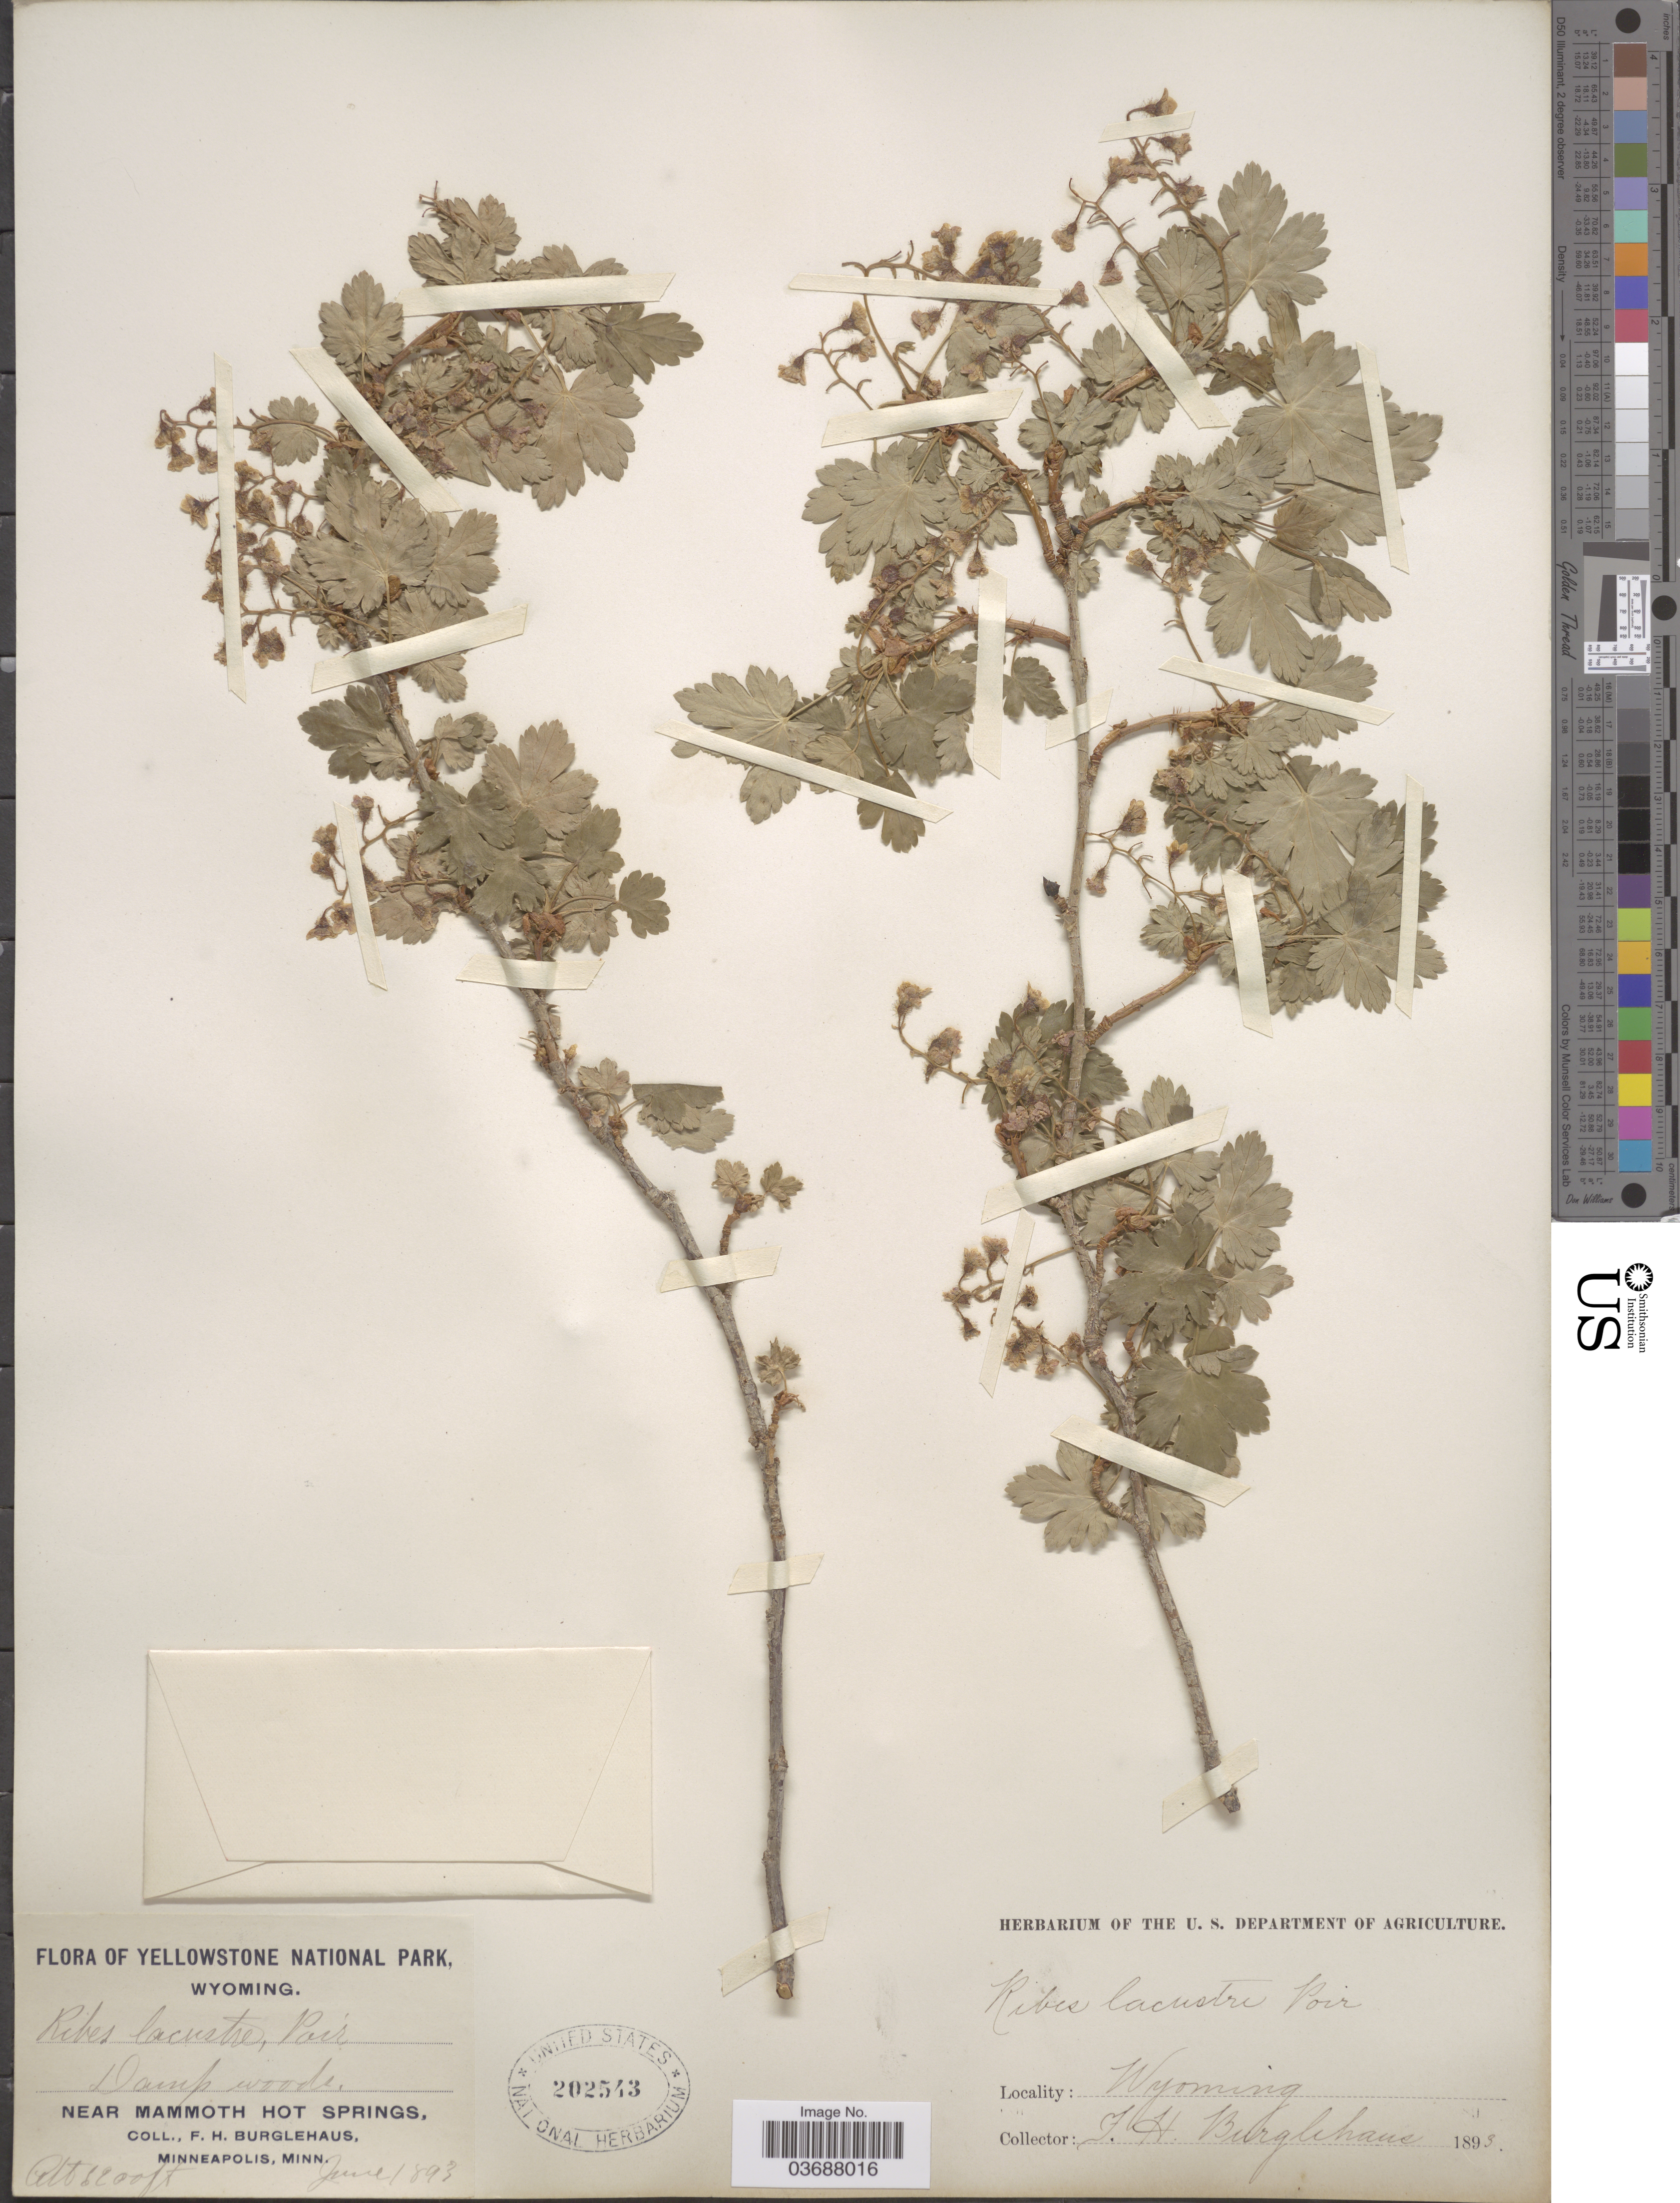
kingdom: Plantae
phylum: Tracheophyta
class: Magnoliopsida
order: Saxifragales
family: Grossulariaceae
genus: Ribes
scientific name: Ribes lacustre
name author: (Pers.) Poir.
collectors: F. Burglehaus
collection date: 1893-06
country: United States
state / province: Wyoming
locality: Yellowstone National Park. Near Mammoth Hot Springs.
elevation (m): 1890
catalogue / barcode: US 202543